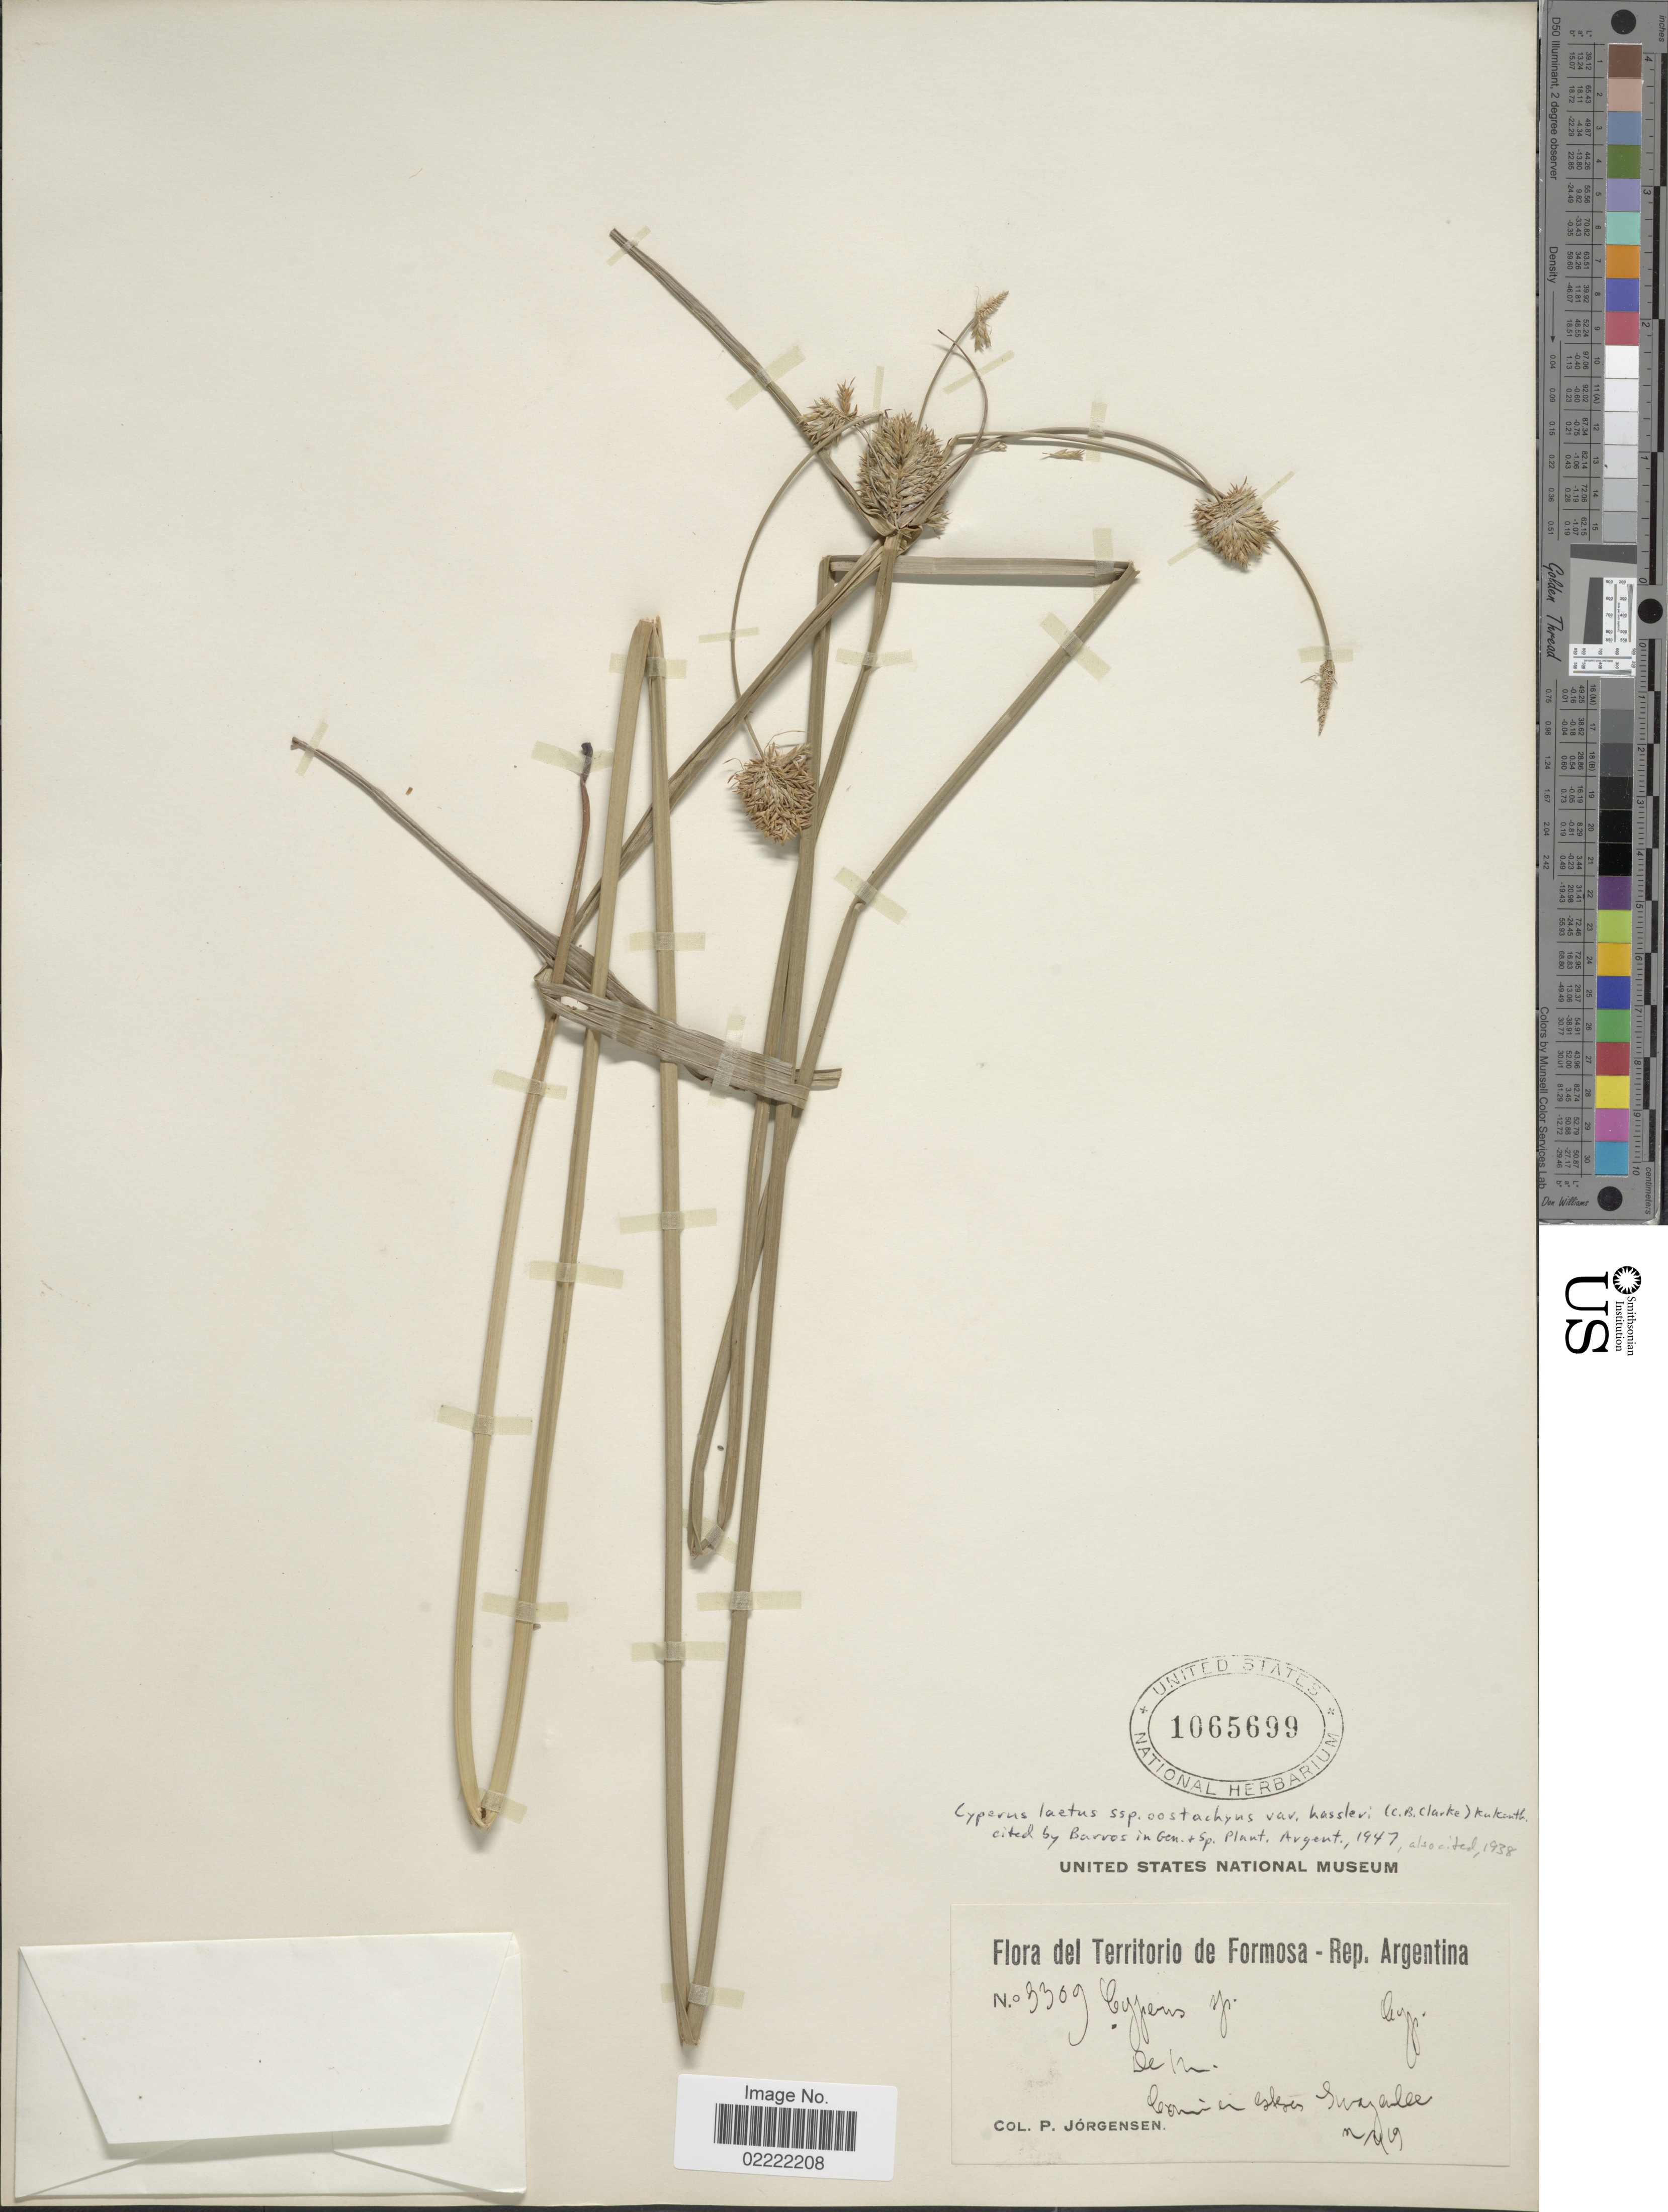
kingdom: Plantae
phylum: Tracheophyta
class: Liliopsida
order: Poales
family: Cyperaceae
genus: Cyperus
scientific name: Cyperus laetus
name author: J. Presl & C. Presl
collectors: P. Jörgensen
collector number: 3309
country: Argentina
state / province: Formosa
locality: Territorio de Formosa - Rep Argentina, Com un en esteros Guaycolec.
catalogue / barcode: US 1065699